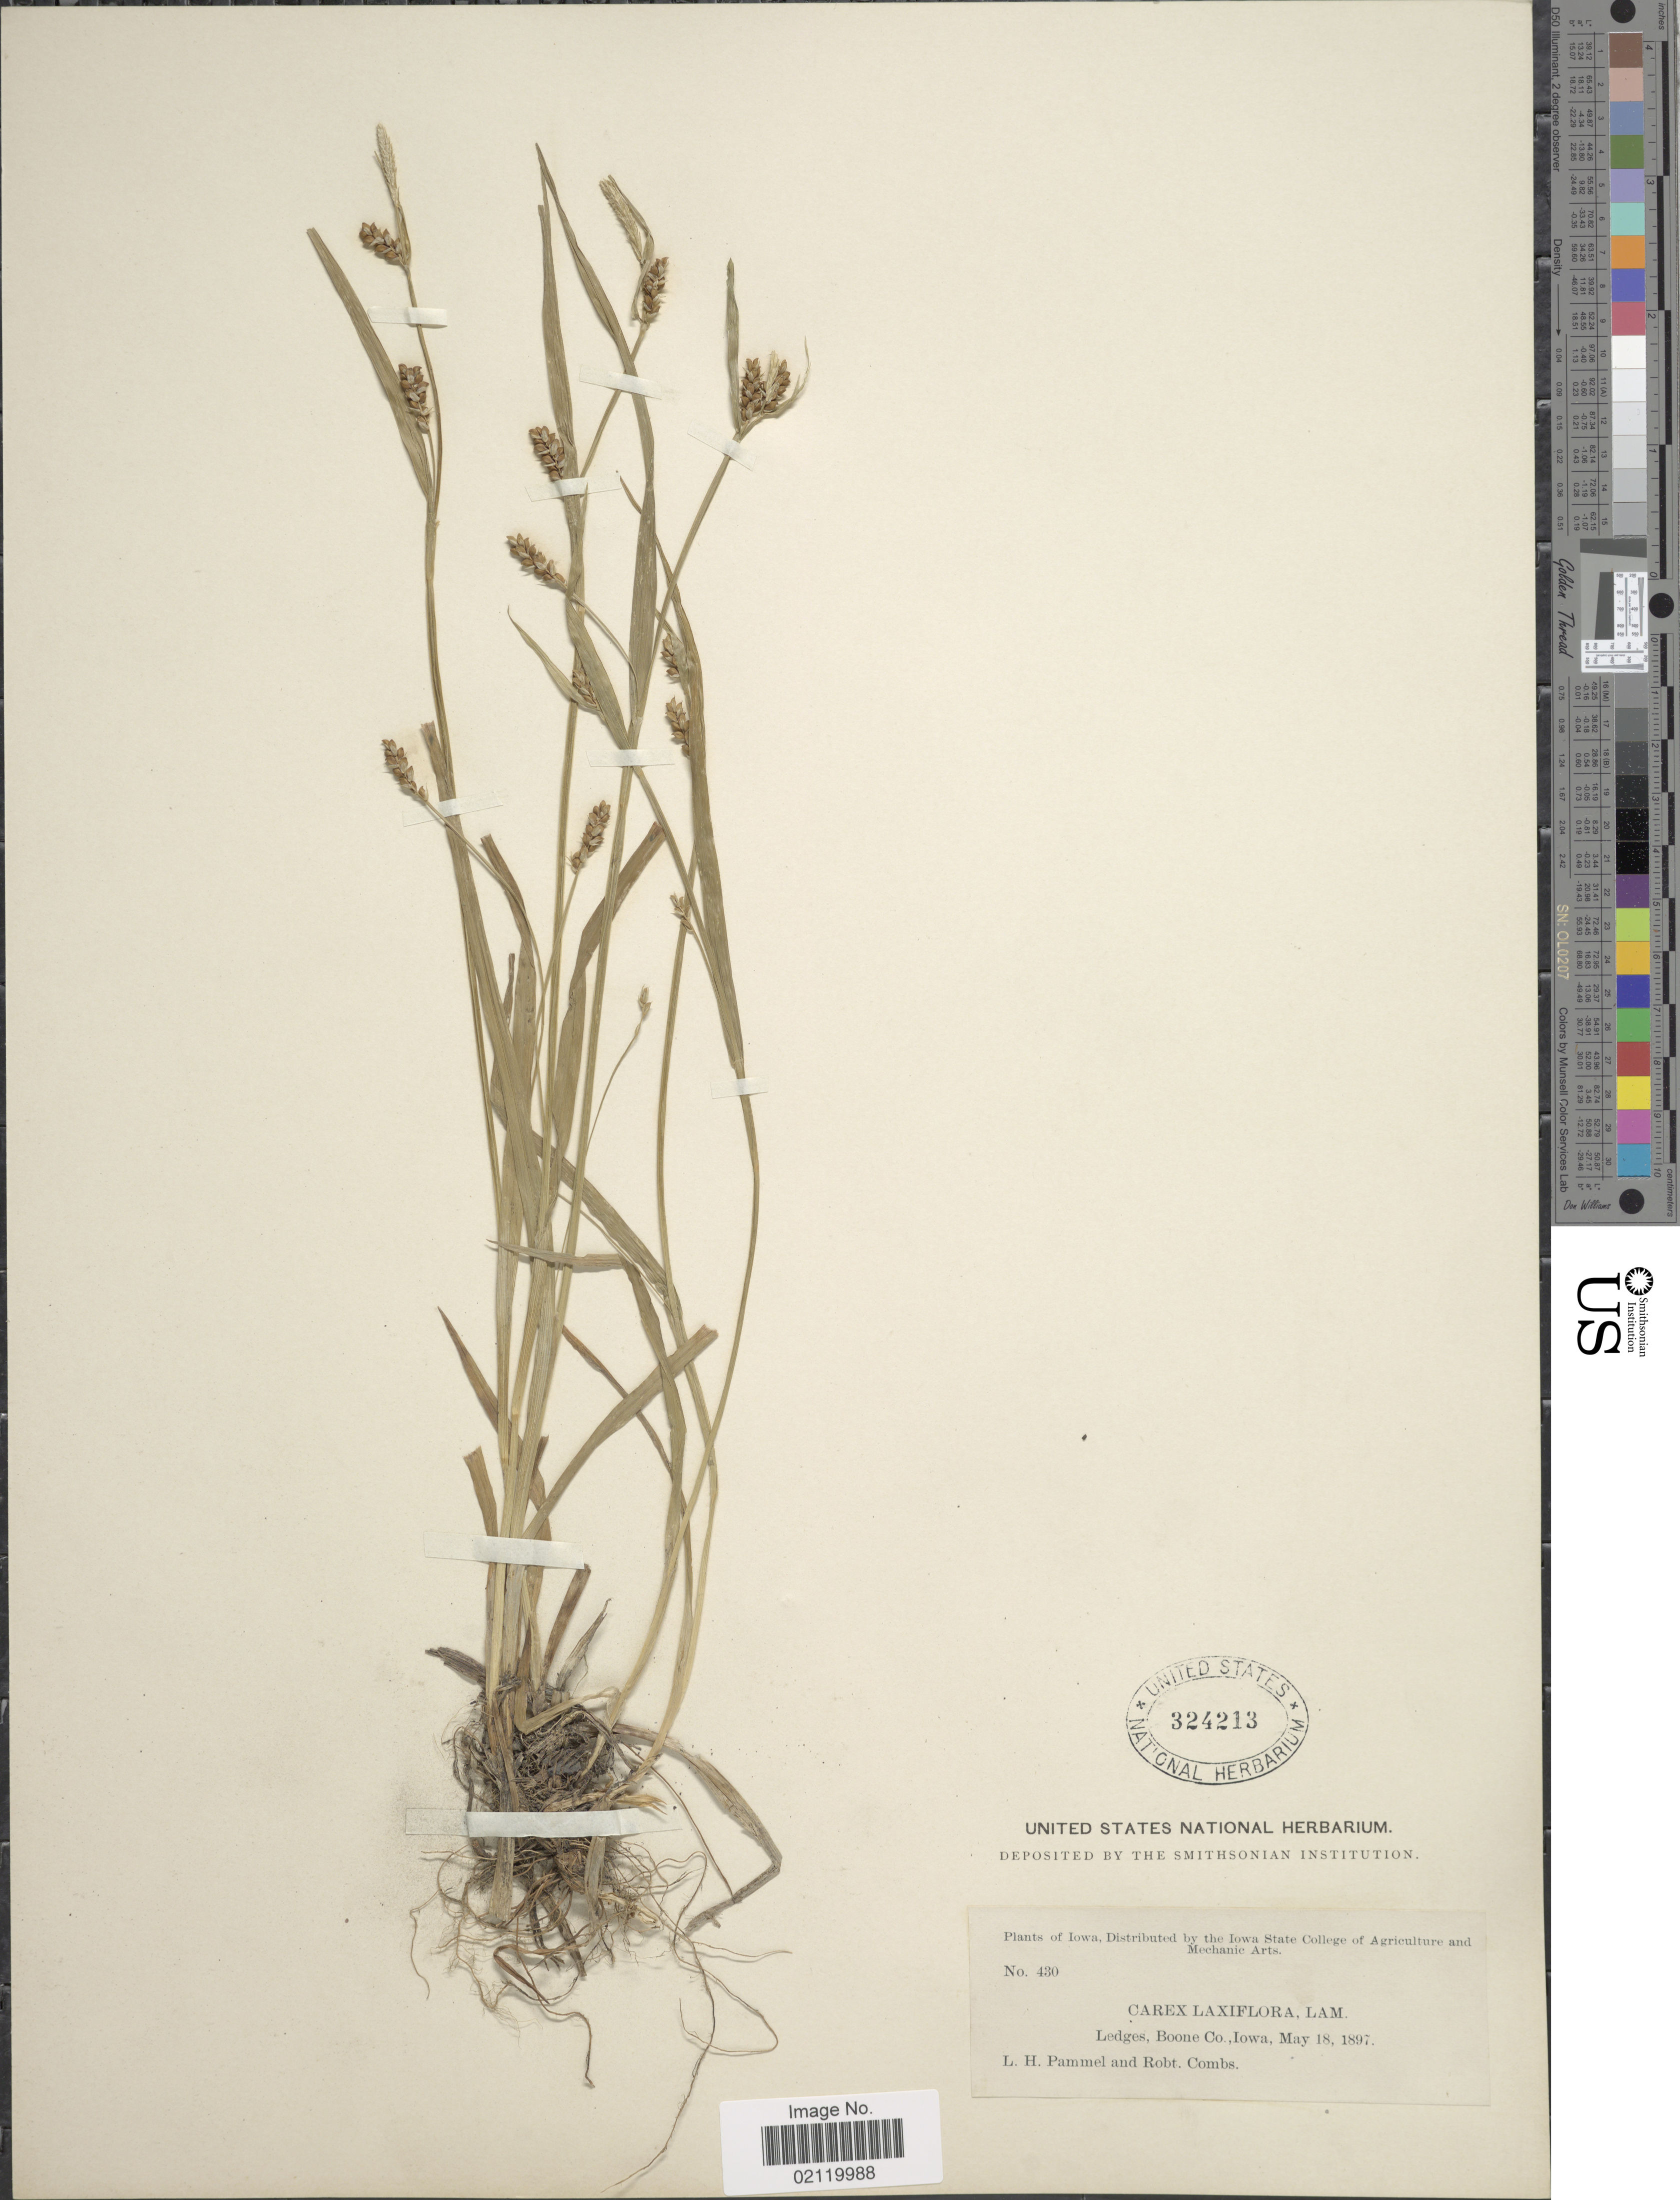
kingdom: Plantae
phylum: Tracheophyta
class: Liliopsida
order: Poales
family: Cyperaceae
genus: Carex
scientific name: Carex laxiflora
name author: Lam.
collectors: L. Pammel & R. Combs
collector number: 430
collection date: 1897-05-18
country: United States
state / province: Iowa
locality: Ledges, Boone Co.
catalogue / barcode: US 324213